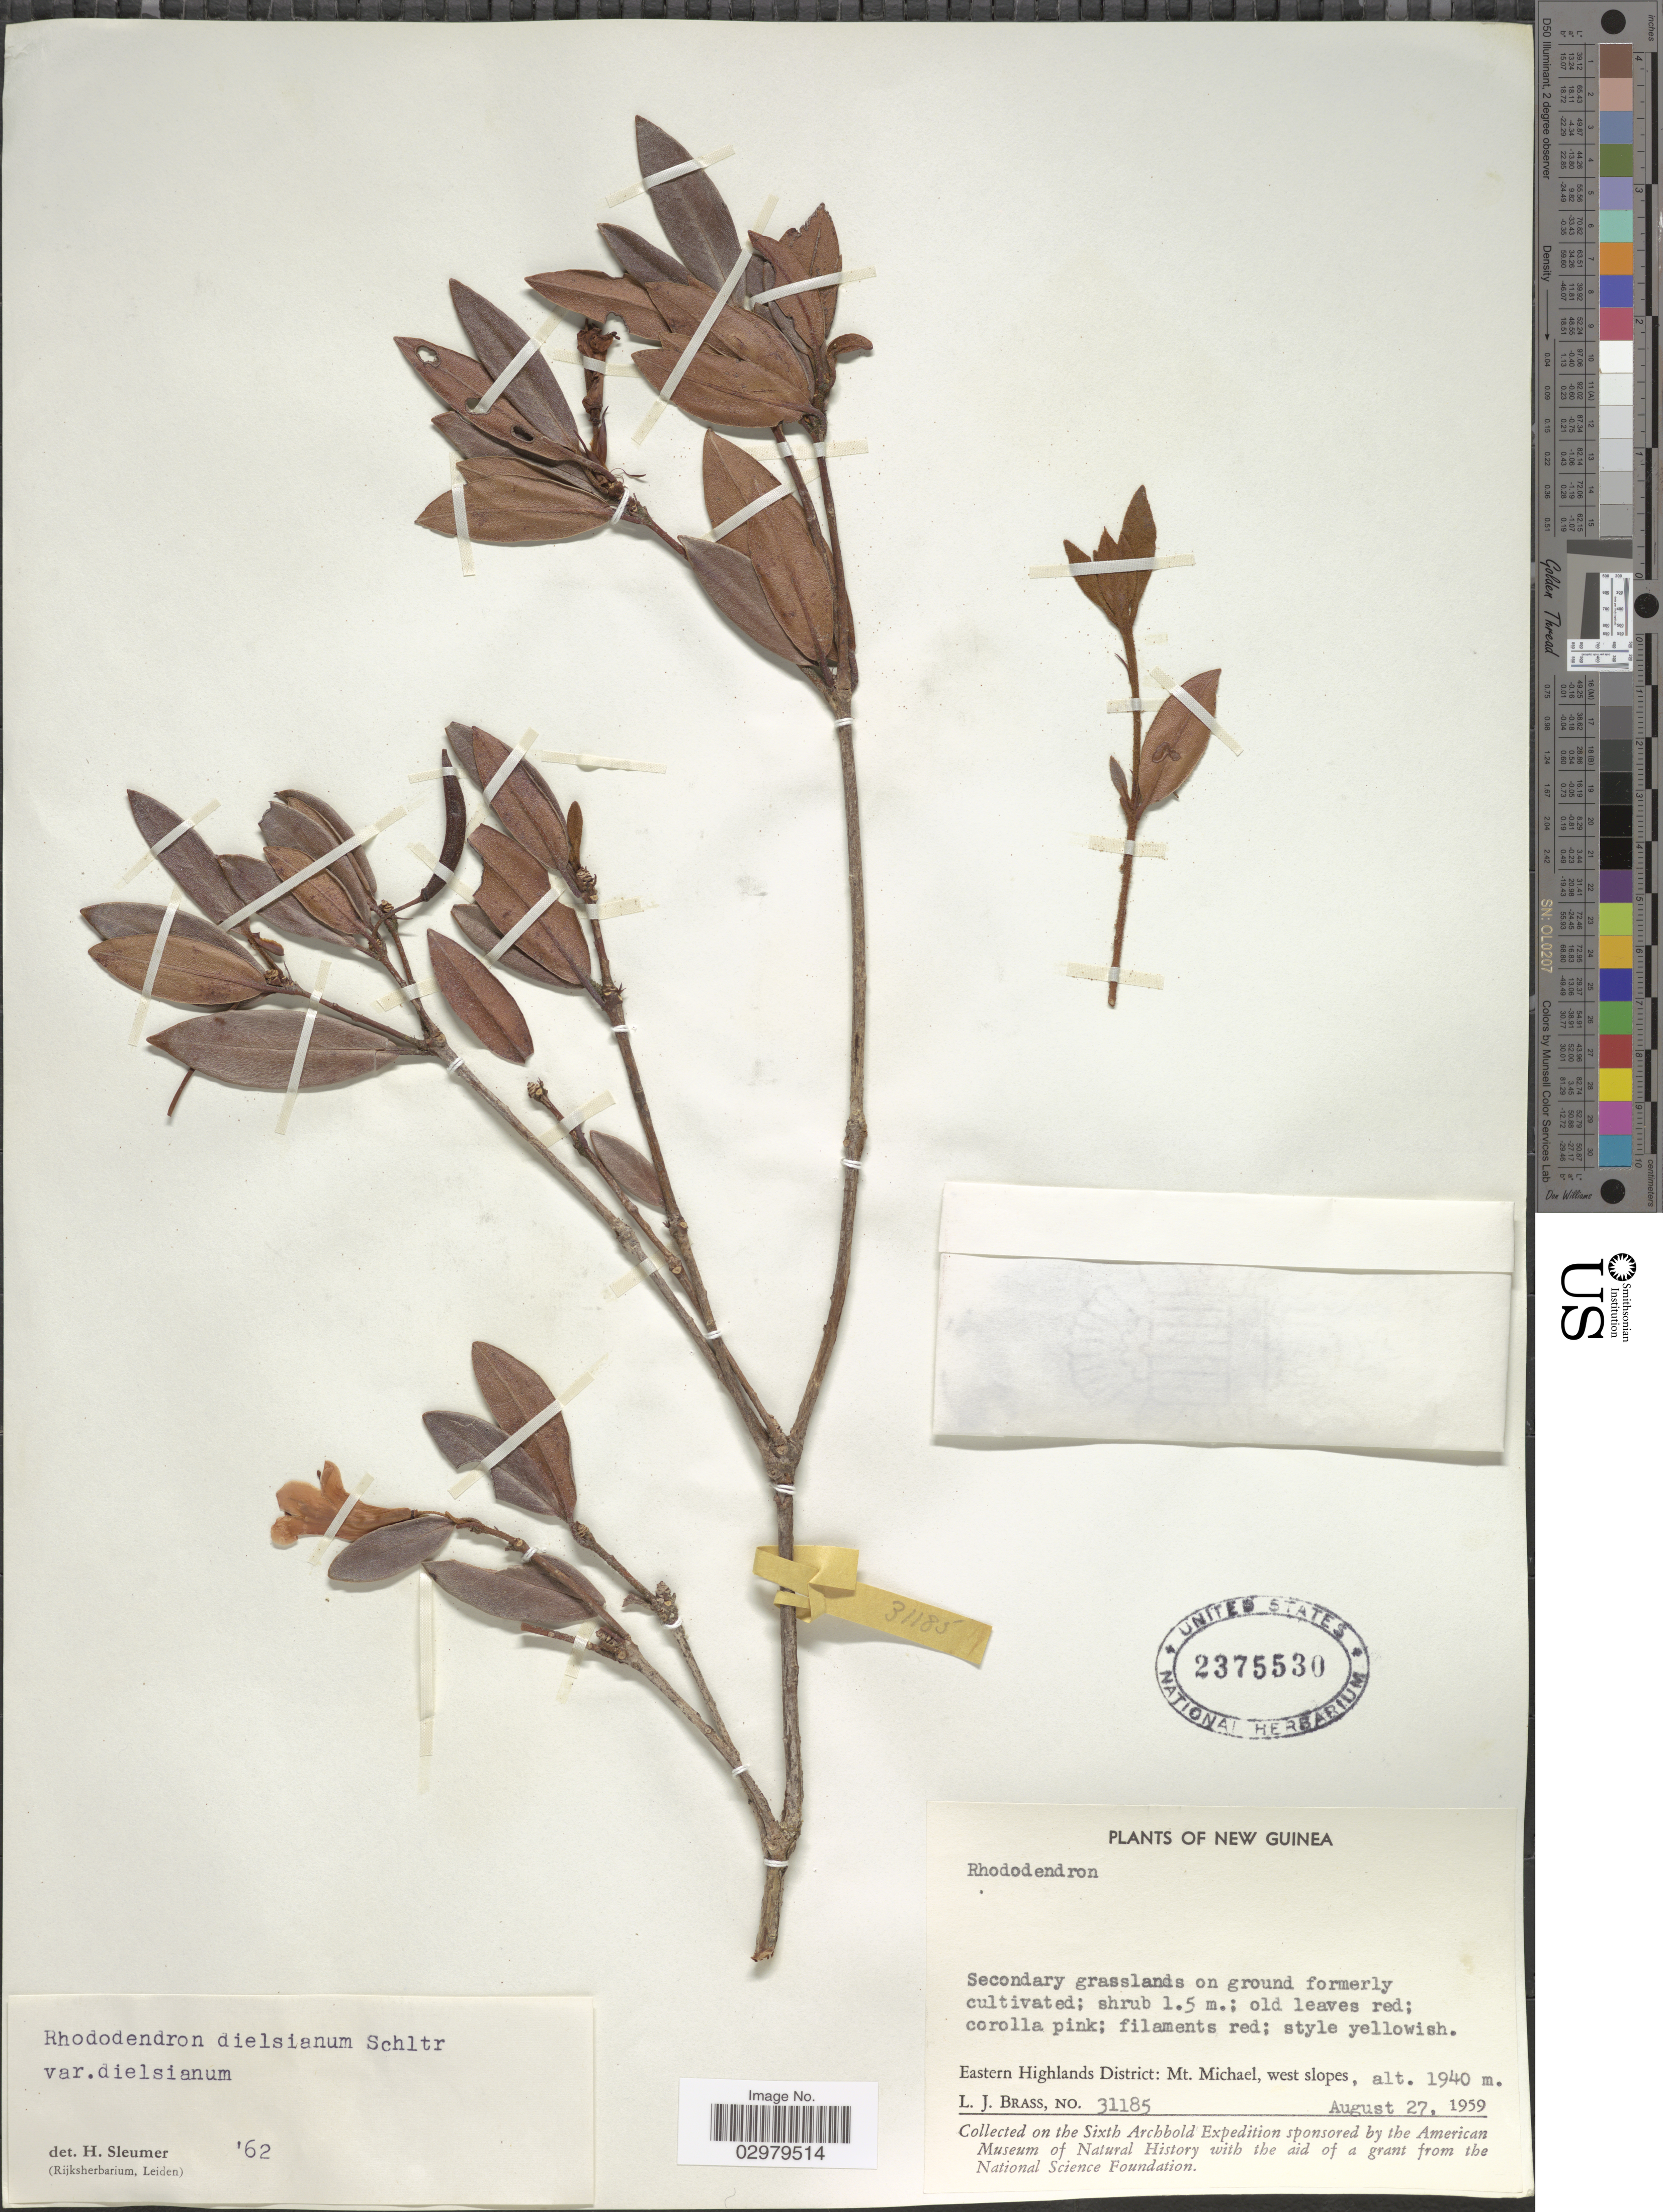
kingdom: Plantae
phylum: Tracheophyta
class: Magnoliopsida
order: Ericales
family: Ericaceae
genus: Rhododendron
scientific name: Rhododendron dielsianum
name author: Schltr.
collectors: L. J. Brass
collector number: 31185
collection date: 1959-08-27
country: Papua New Guinea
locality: New Guinea. Eastern Highlands District: Mt. Michael, west slopes.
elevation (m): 1940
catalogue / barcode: US 2375530